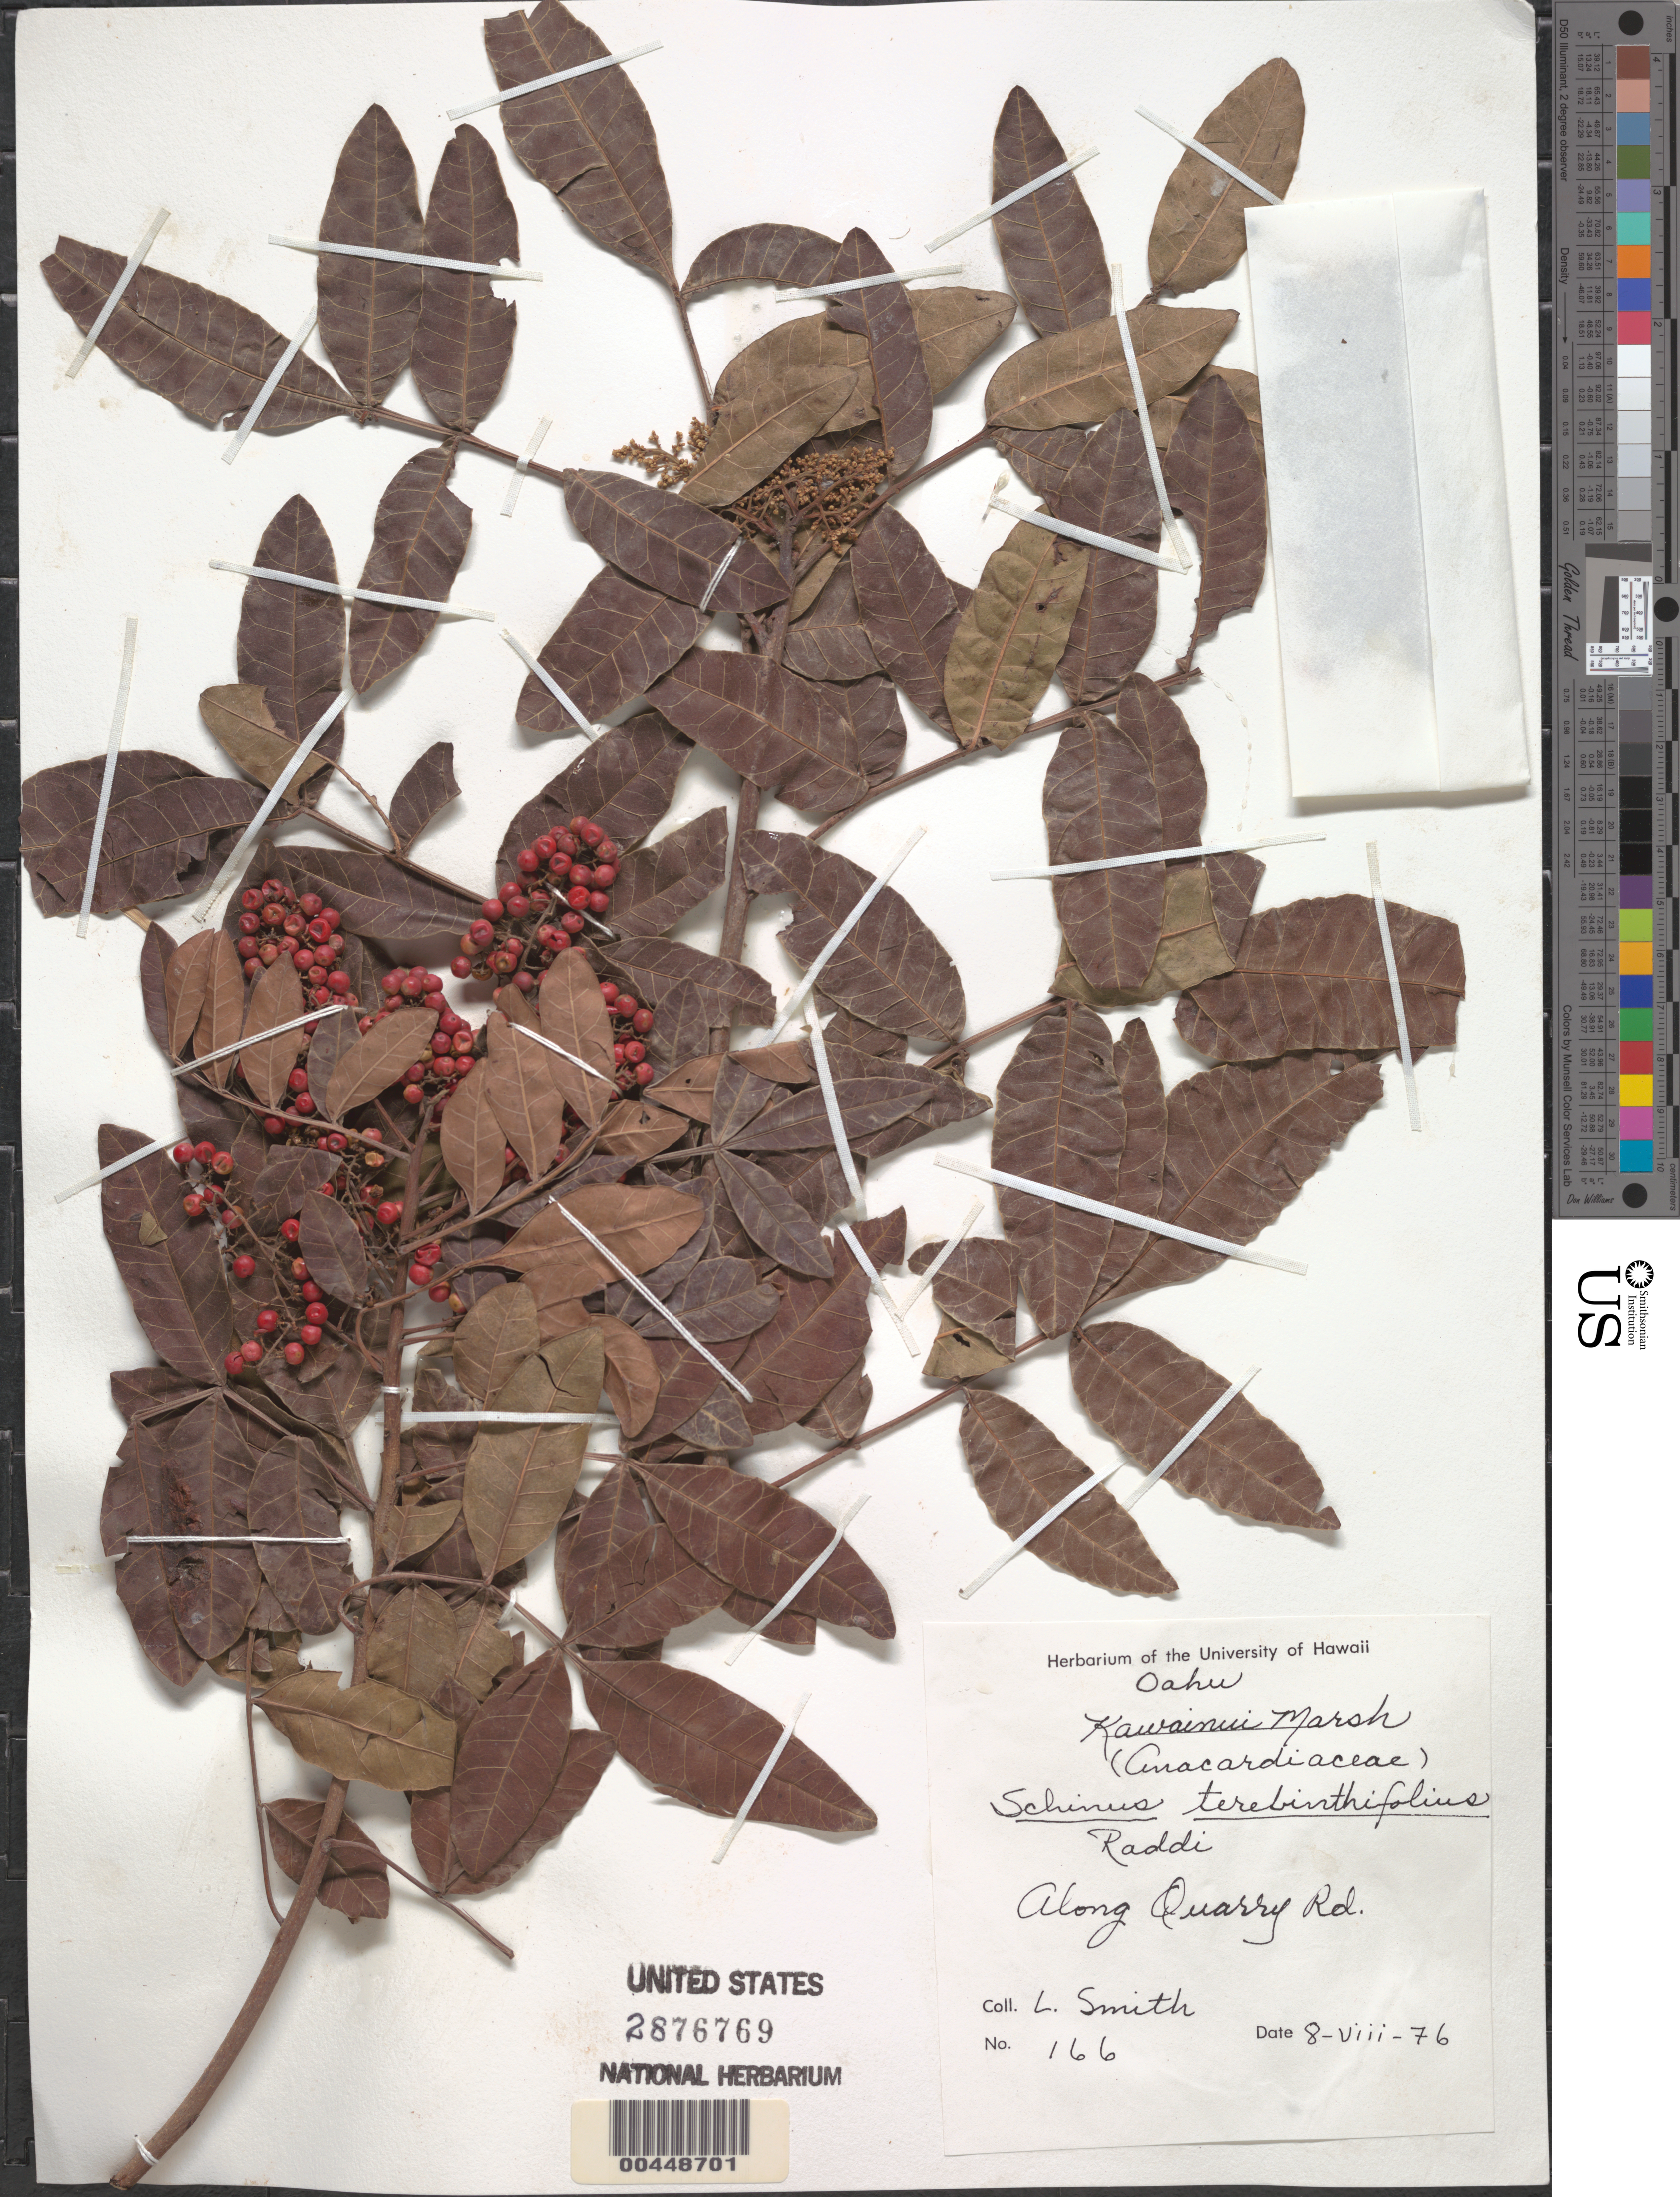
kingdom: Plantae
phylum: Tracheophyta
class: Magnoliopsida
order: Sapindales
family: Anacardiaceae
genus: Schinus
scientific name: Schinus terebinthifolia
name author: Raddi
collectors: L. Smith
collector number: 166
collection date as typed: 8 Jul 1976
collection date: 1976-07-08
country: United States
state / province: Hawaii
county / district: Honolulu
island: Oahu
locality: Along Quarry Rd, Kawainui Marsh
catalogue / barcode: US 2876769